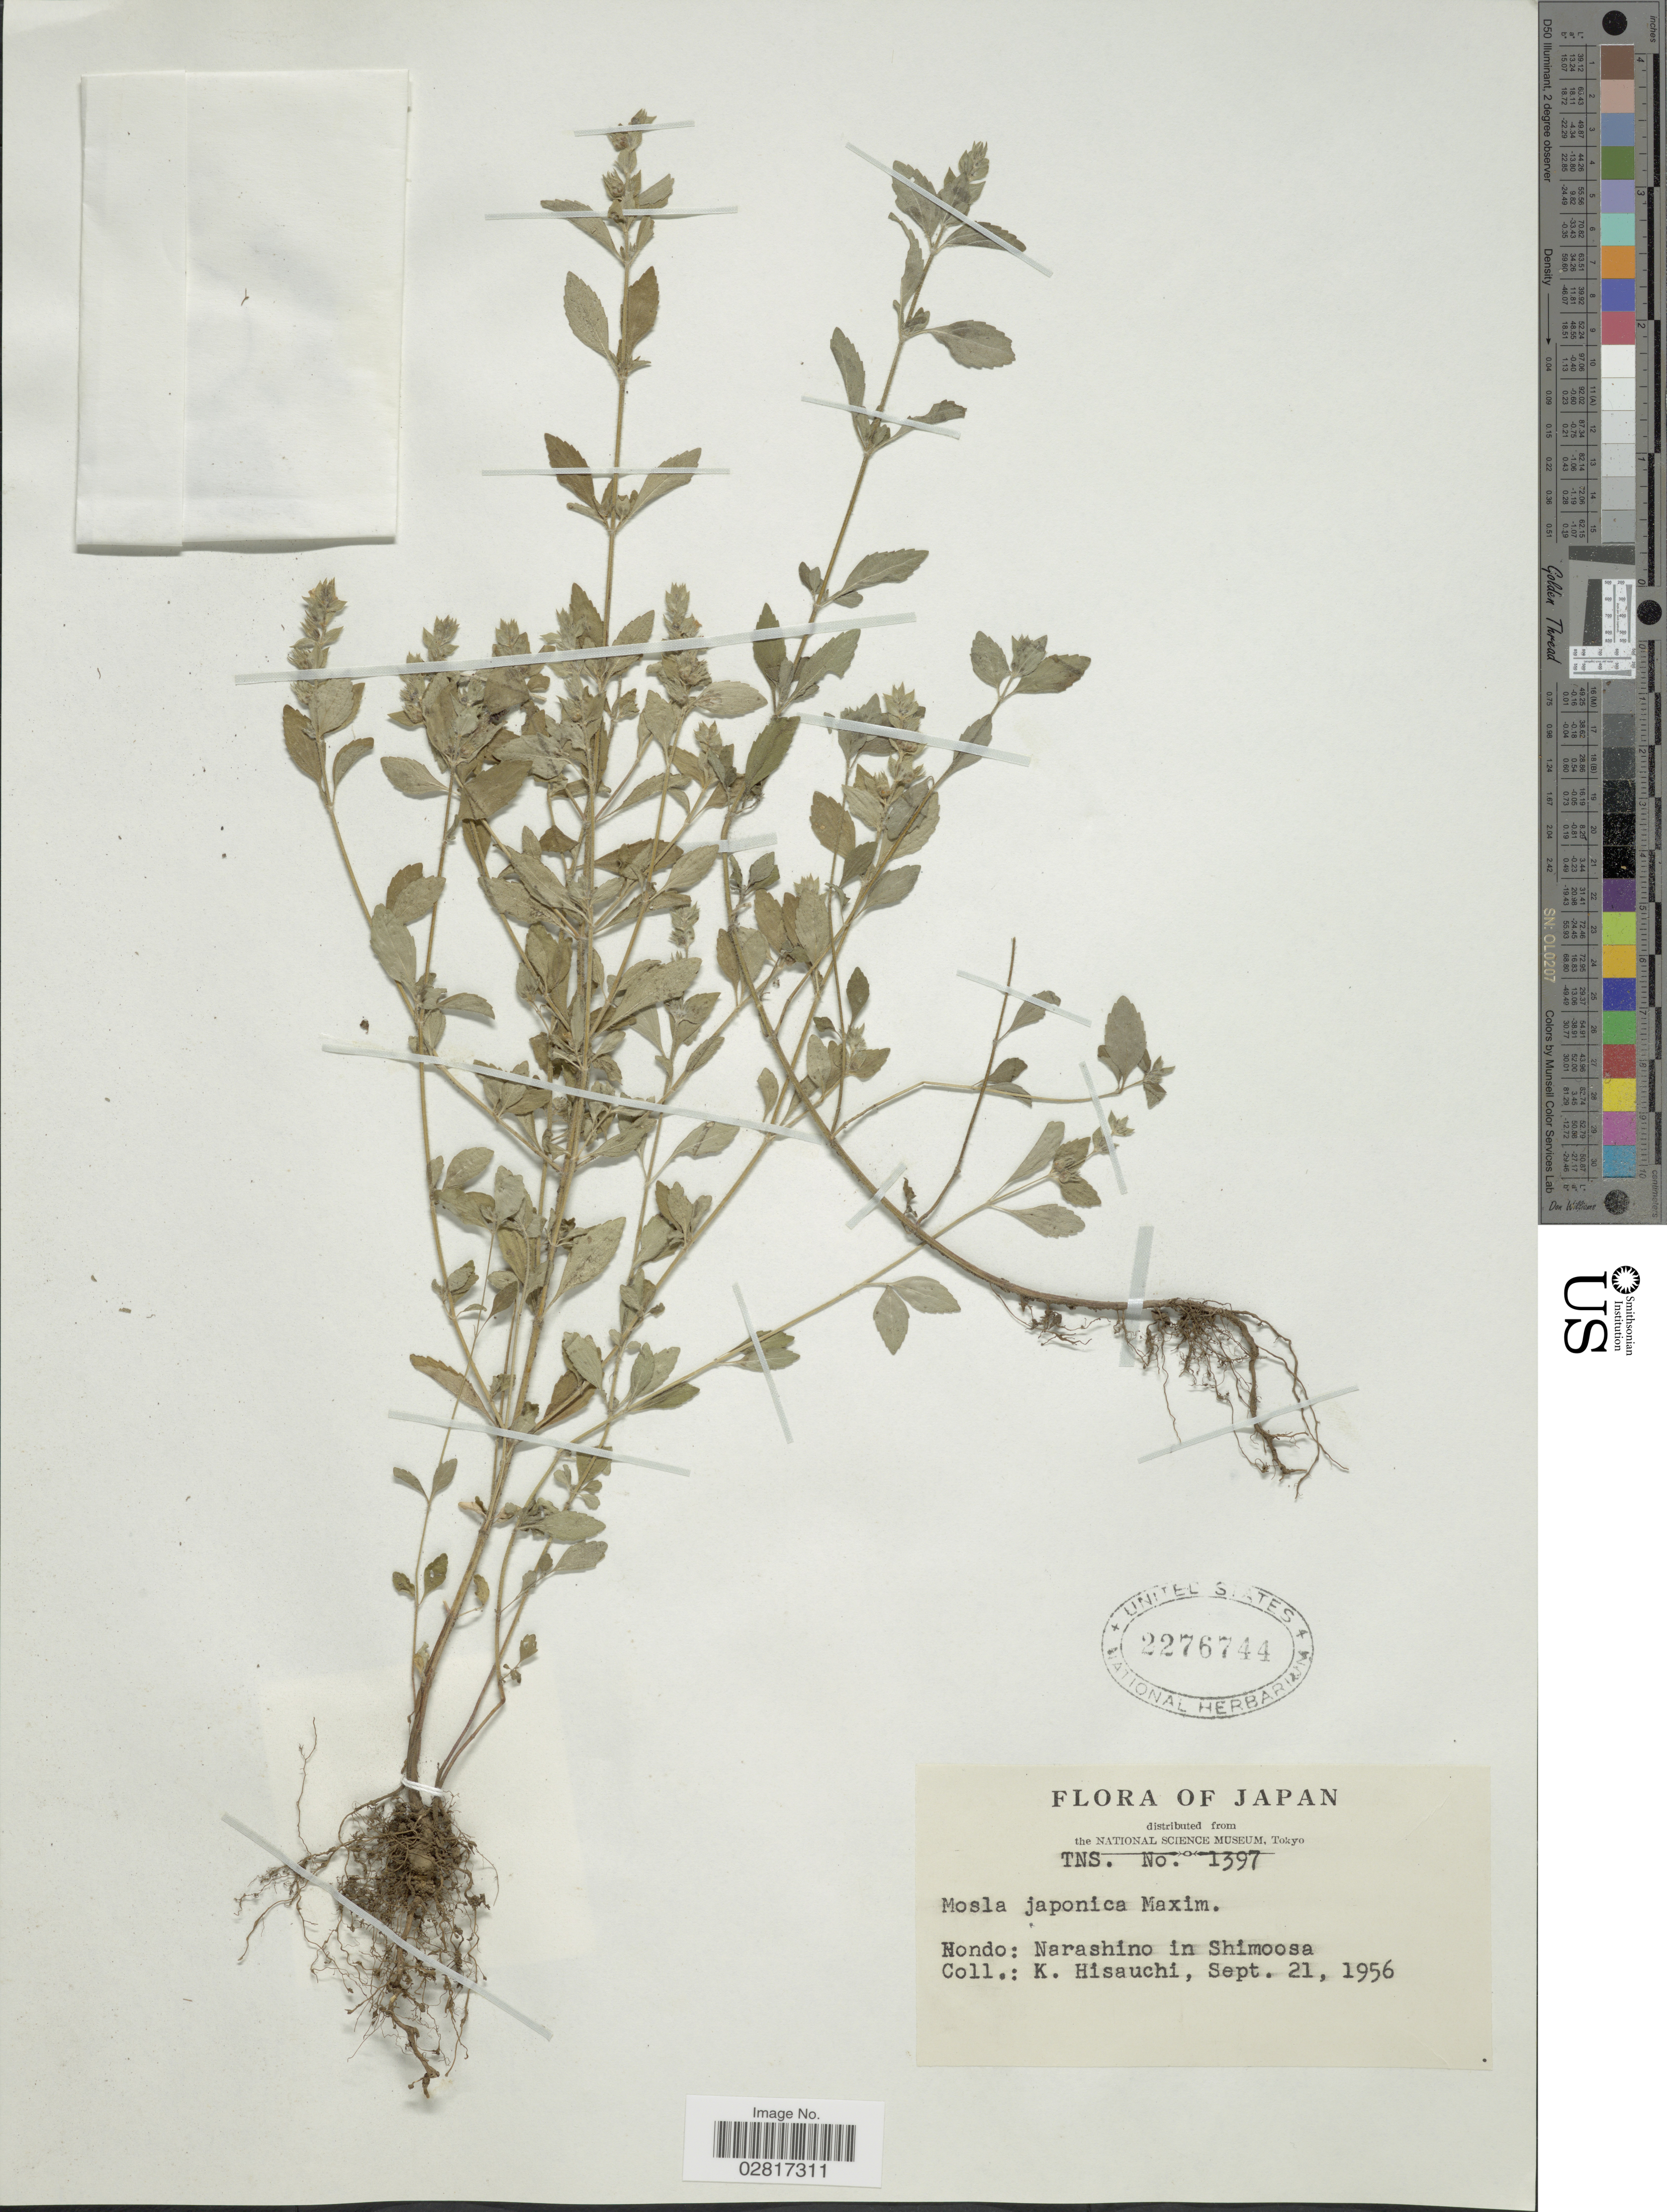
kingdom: Plantae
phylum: Tracheophyta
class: Magnoliopsida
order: Lamiales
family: Lamiaceae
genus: Mosla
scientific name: Mosla japonica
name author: (Benth. ex Oliv.) Maxim.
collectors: K. Hisauchi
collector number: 1397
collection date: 1956-09-21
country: Japan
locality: Hondo: Narashino in Shimoosa.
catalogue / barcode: US 2276744